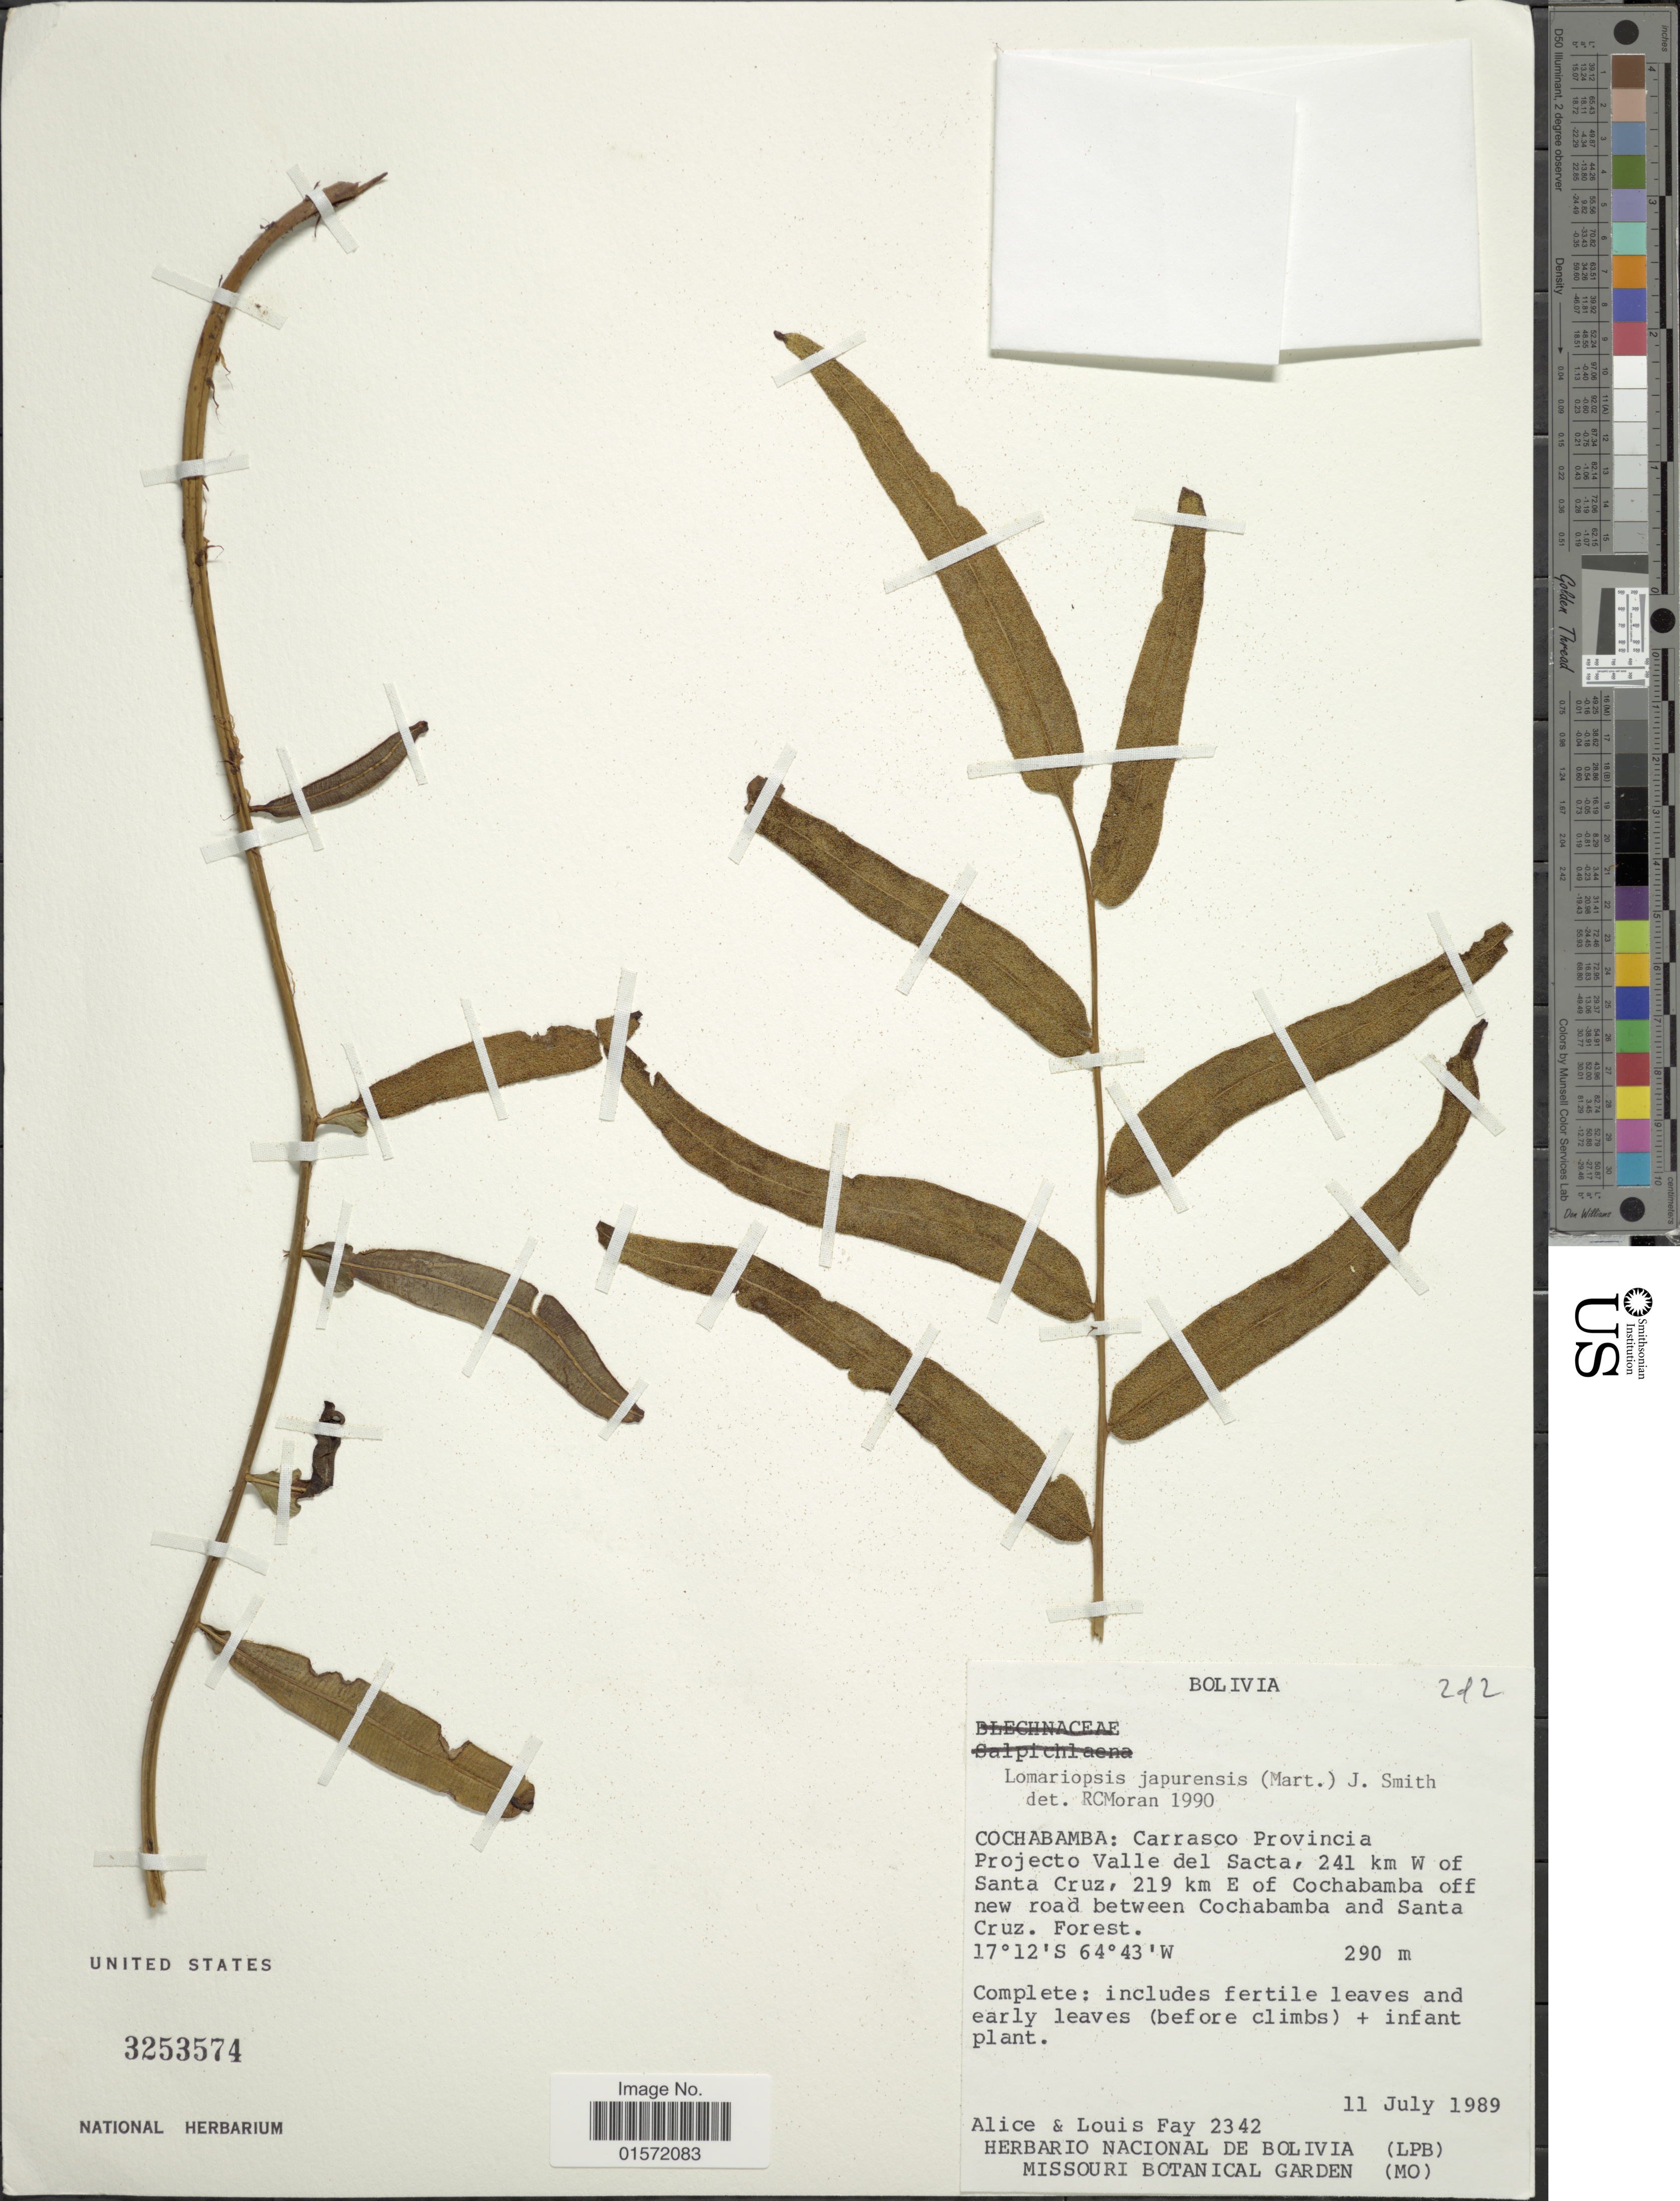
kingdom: Plantae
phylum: Tracheophyta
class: Polypodiopsida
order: Polypodiales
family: Lomariopsidaceae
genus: Lomariopsis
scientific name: Lomariopsis japurensis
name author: (Mart.) J. Sm.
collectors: A. Fay & L. Fay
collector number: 2342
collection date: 1989-07-11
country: Bolivia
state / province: Cochabamba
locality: Carrasco Provincia Projecto Valle del Sacta, 241 km W of Santa Cruz, 219 km E of Cochabamba off new road between Cochabamba and Santa Cruz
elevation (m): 290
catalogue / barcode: US 3253574